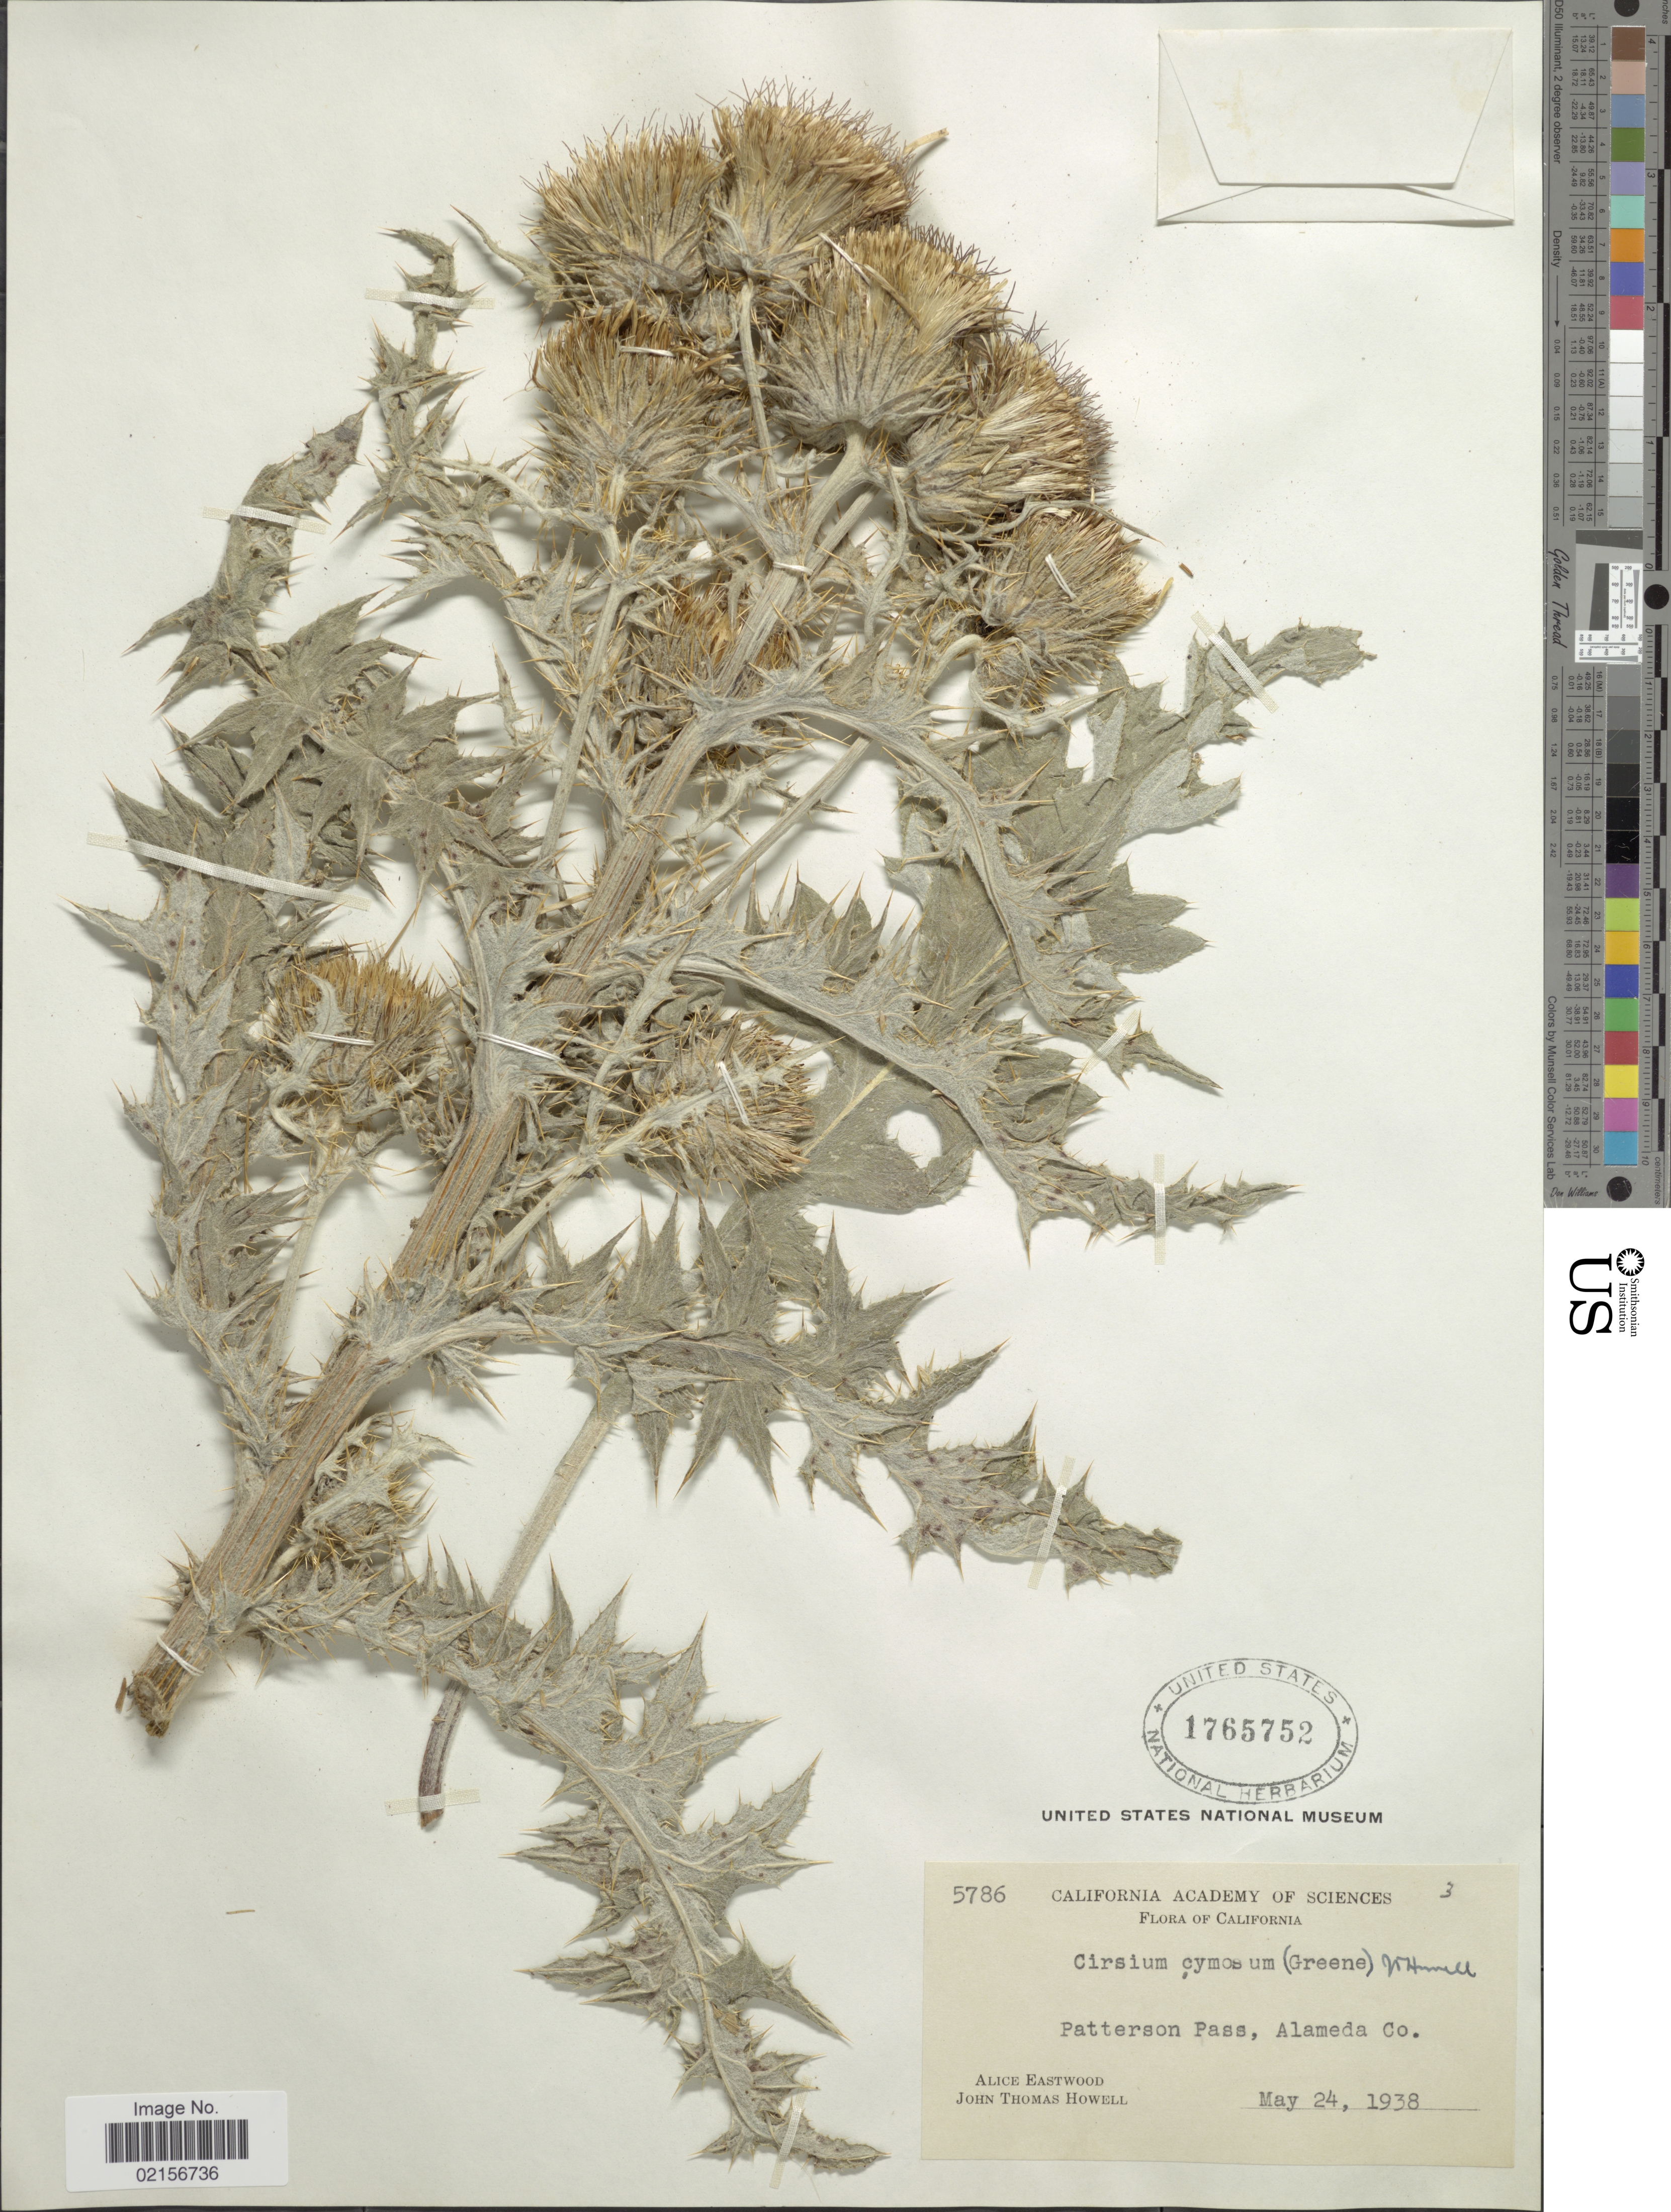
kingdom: Plantae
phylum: Tracheophyta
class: Magnoliopsida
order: Asterales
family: Asteraceae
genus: Cirsium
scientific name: Cirsium cymosum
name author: (Greene) J.T. Howell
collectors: A. Eastwood & J. T. Howell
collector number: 5786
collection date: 1938-05-24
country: United States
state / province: California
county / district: Alameda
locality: Patterson Pass, Alameda Co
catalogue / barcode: US 1765752